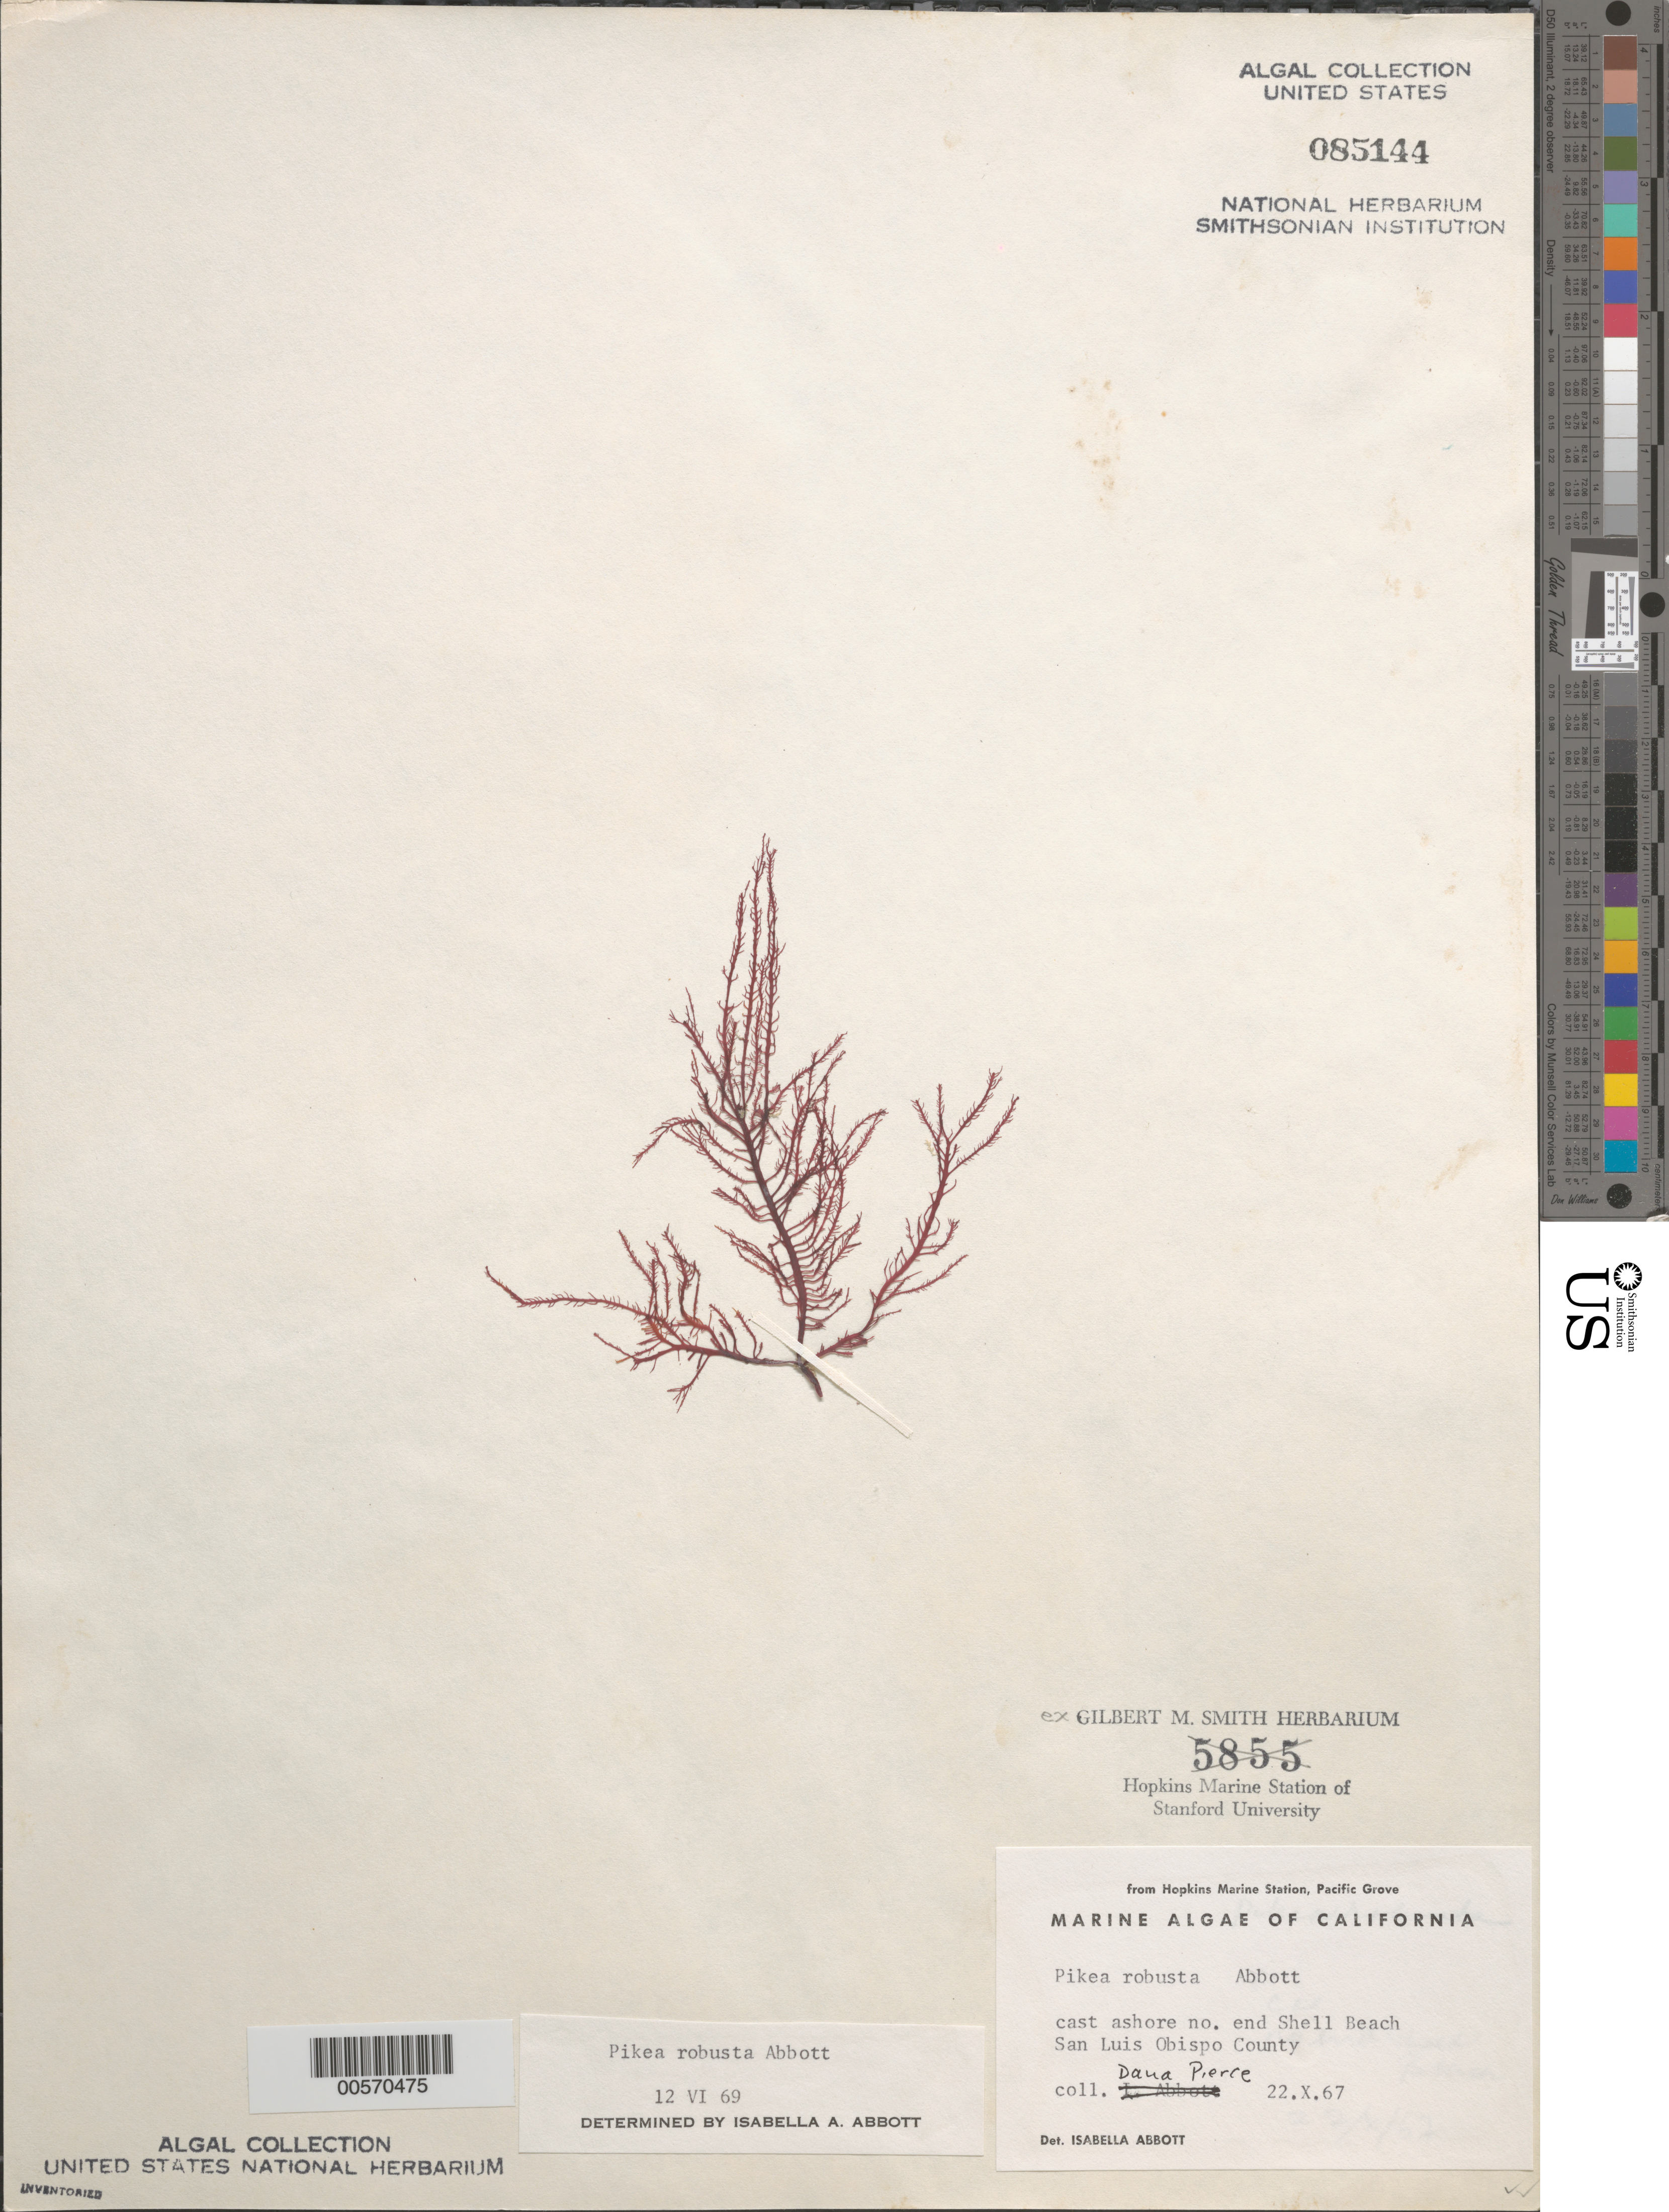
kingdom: Plantae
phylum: Rhodophyta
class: Florideophyceae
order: Gigartinales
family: Dumontiaceae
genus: Pikea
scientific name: Pikea pinnata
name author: Setch. in Collins et al.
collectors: D. Pierce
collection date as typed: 22 Oct 1967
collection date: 1967-10-22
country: United States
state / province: California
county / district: San Luis Obispo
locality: Shell Beach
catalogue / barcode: US 85144